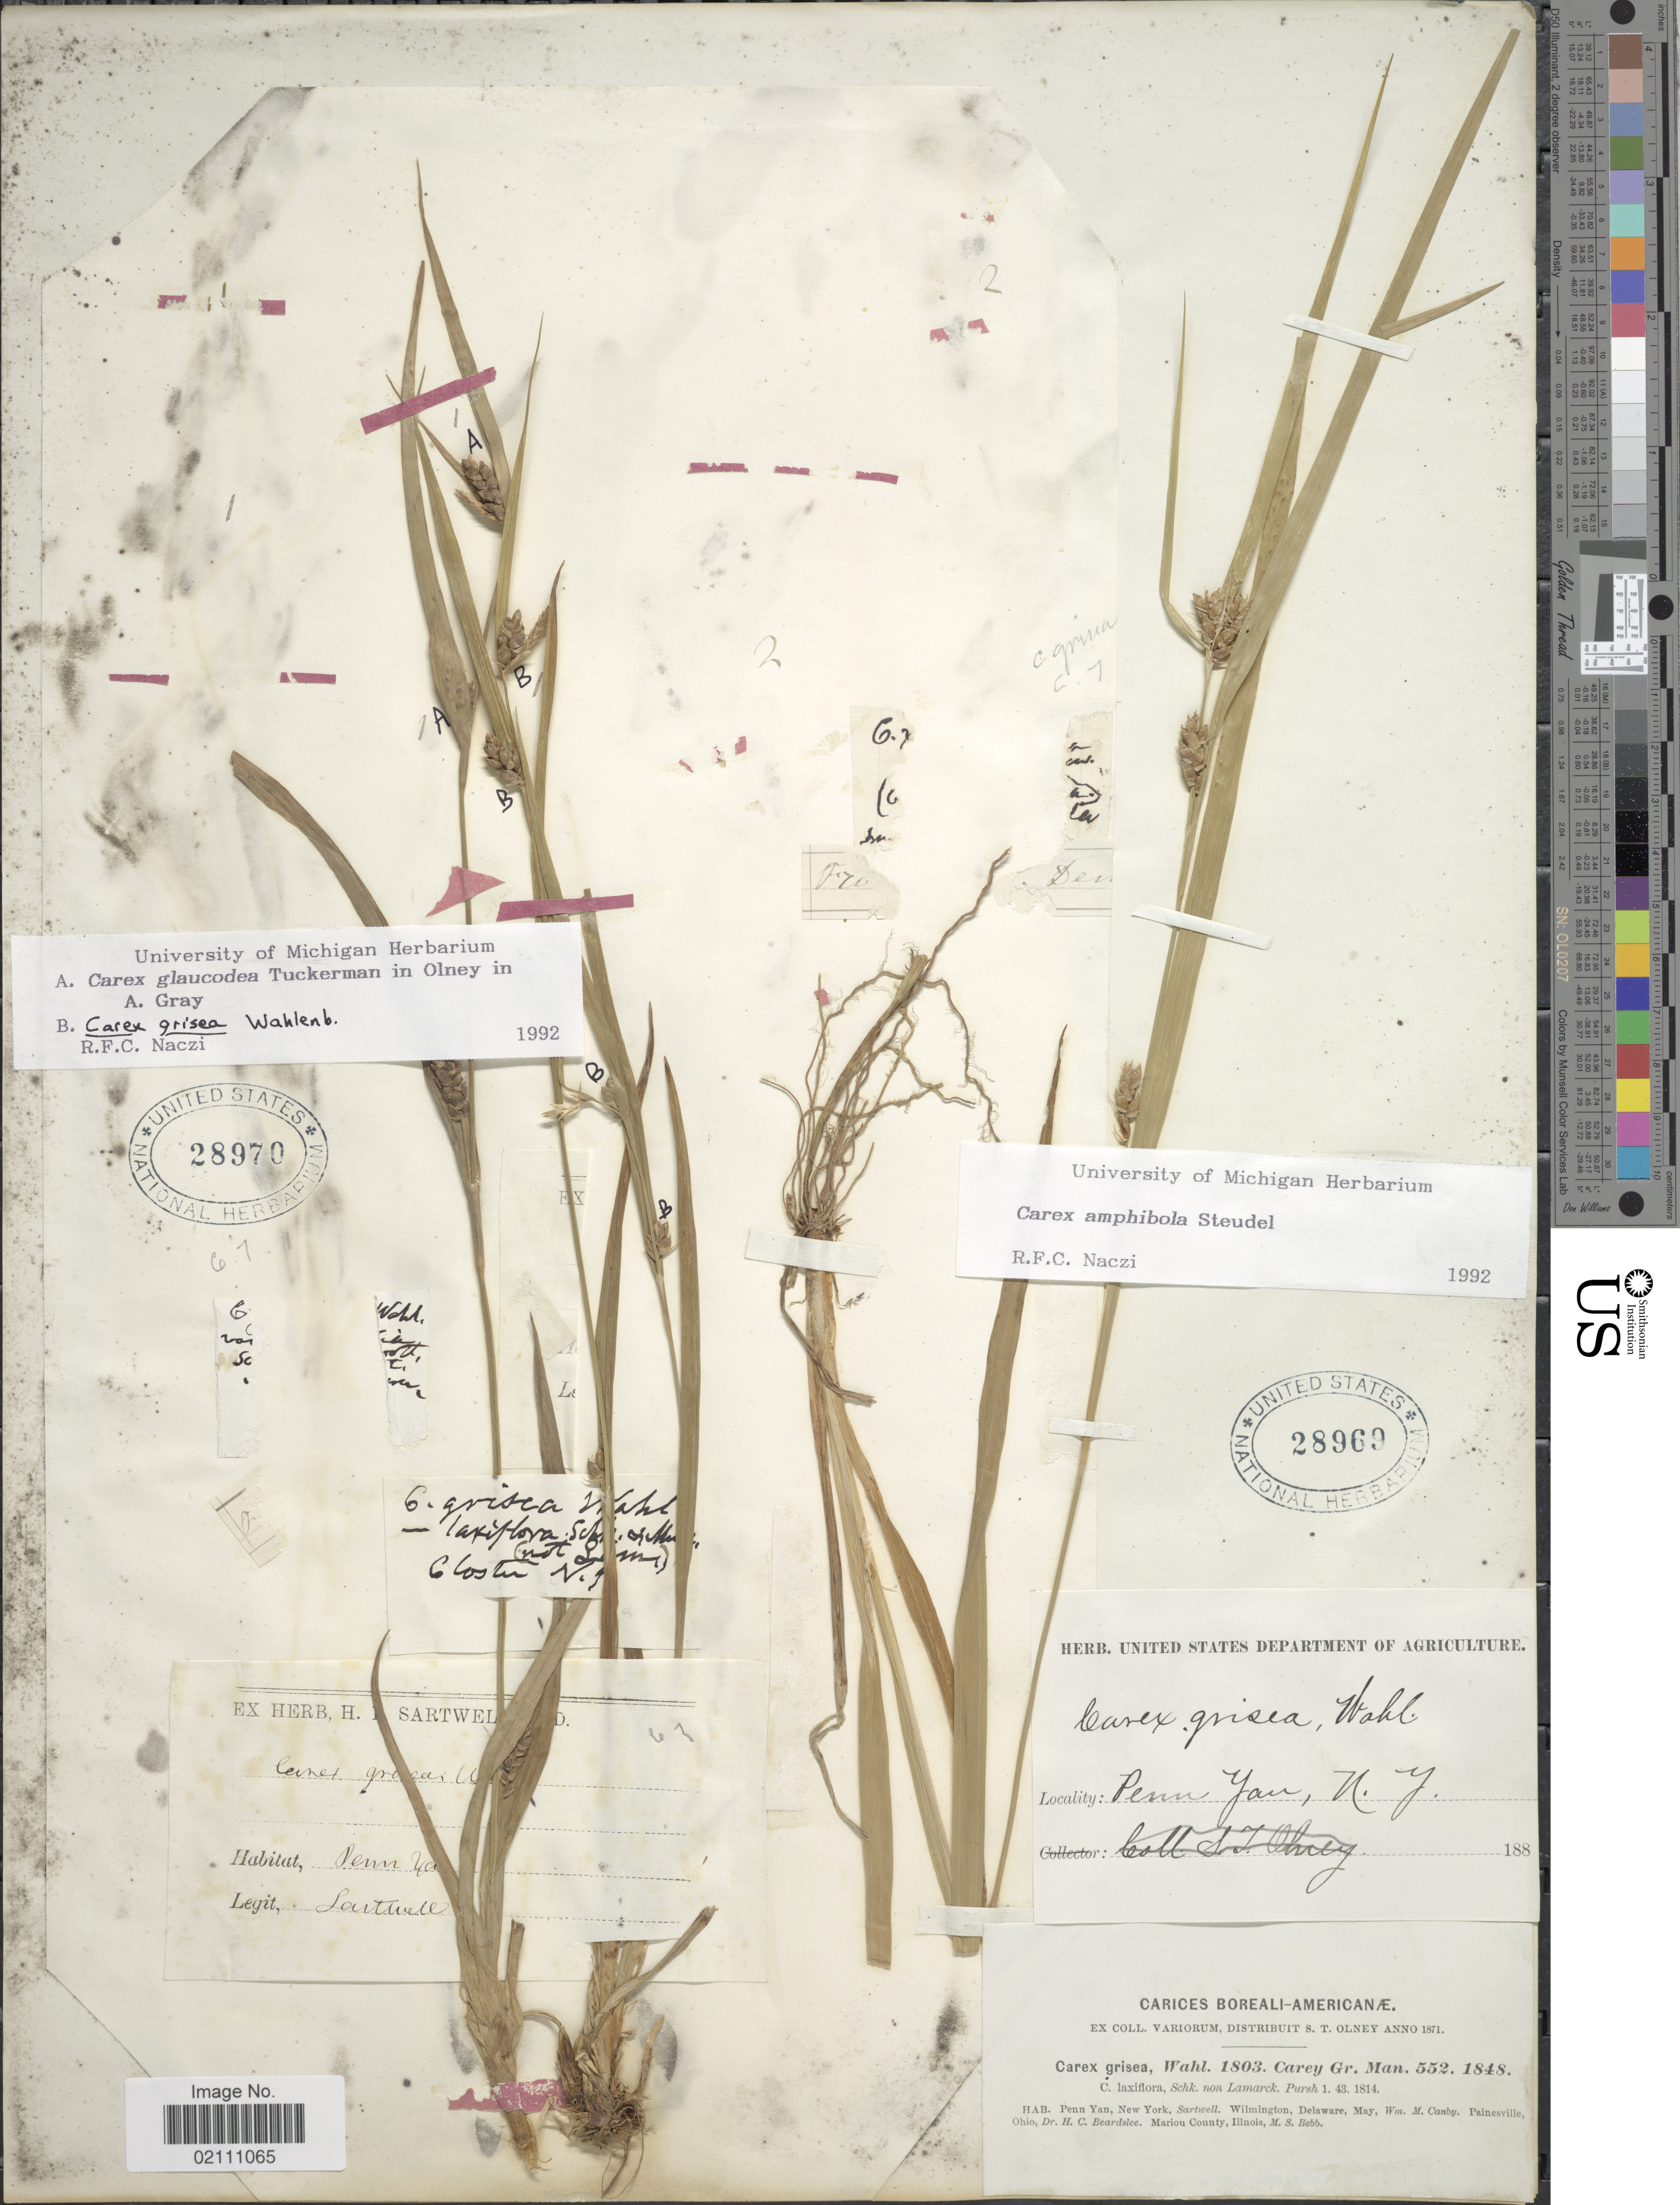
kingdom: Plantae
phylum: Tracheophyta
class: Liliopsida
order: Poales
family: Cyperaceae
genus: Carex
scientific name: Carex glaucodea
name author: Tuck. ex Olney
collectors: Sartwell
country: United States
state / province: New York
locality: Penn Yan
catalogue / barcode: US 28970